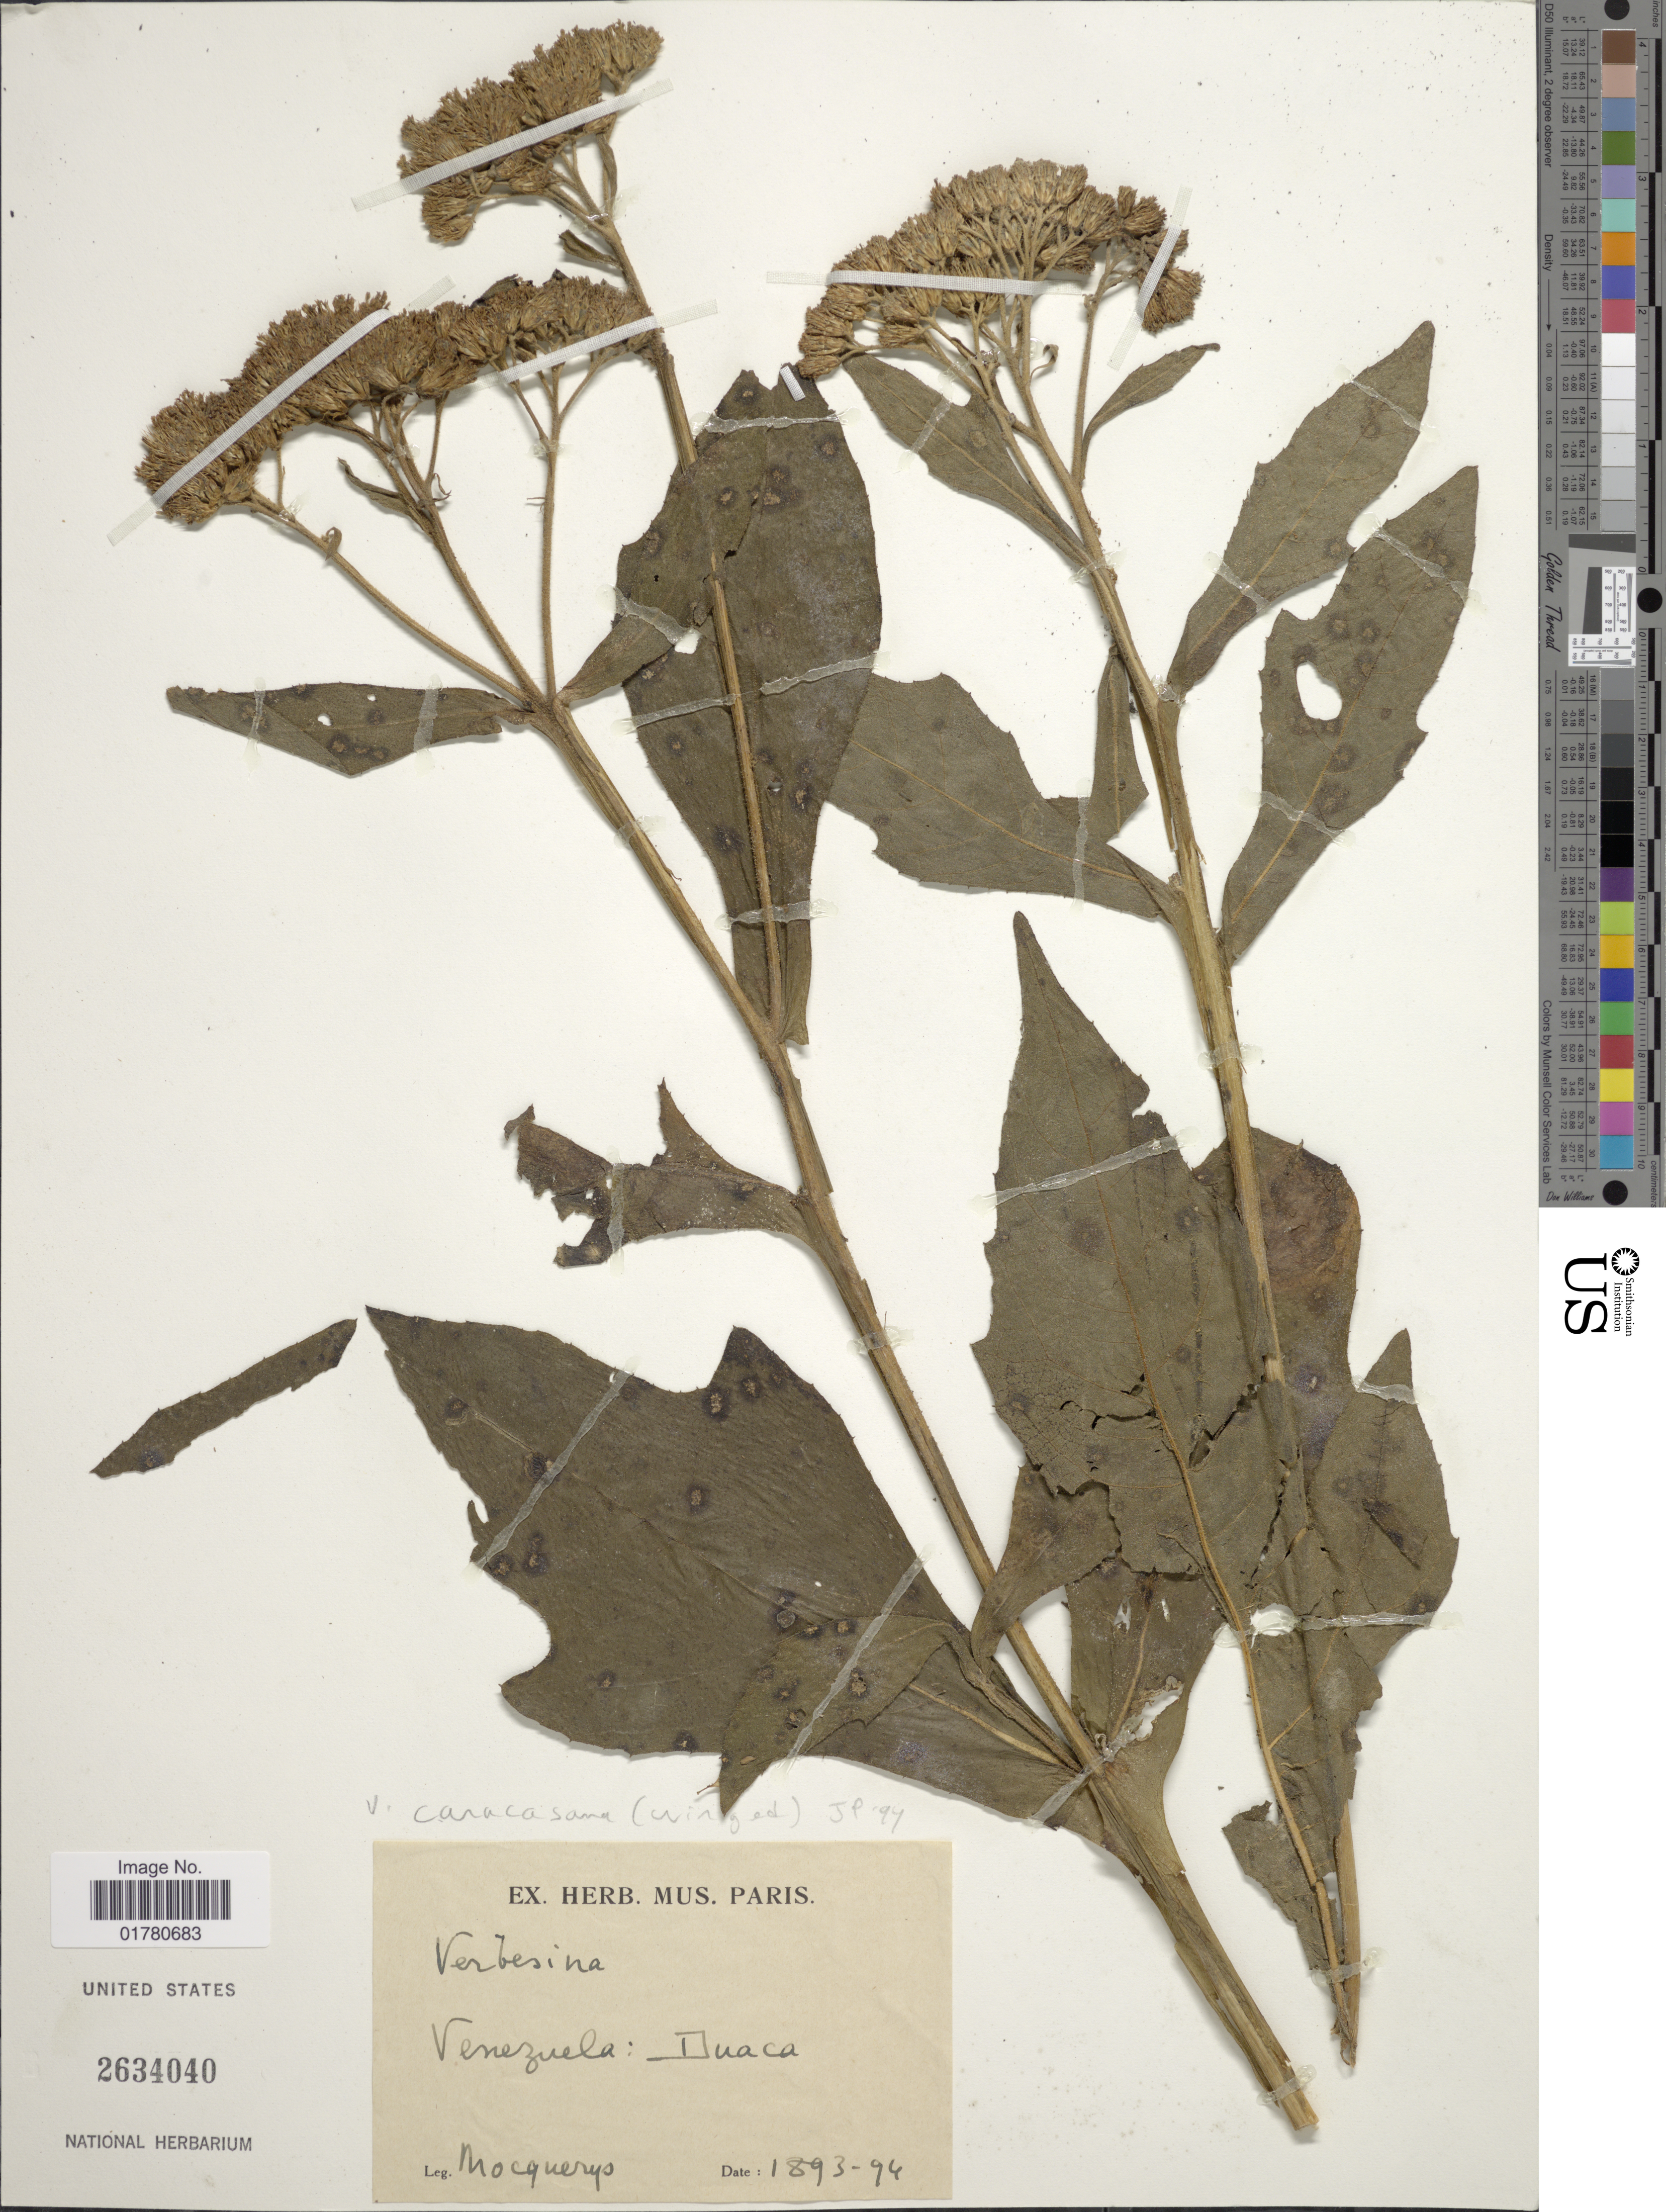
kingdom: Plantae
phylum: Tracheophyta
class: Magnoliopsida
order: Asterales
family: Asteraceae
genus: Verbesina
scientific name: Verbesina caracasana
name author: B.L. Rob. & Greenm.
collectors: A. Mocquerys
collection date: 1893/1894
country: Venezuela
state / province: Lara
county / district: Crespo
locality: Duaca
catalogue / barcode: US 2634040